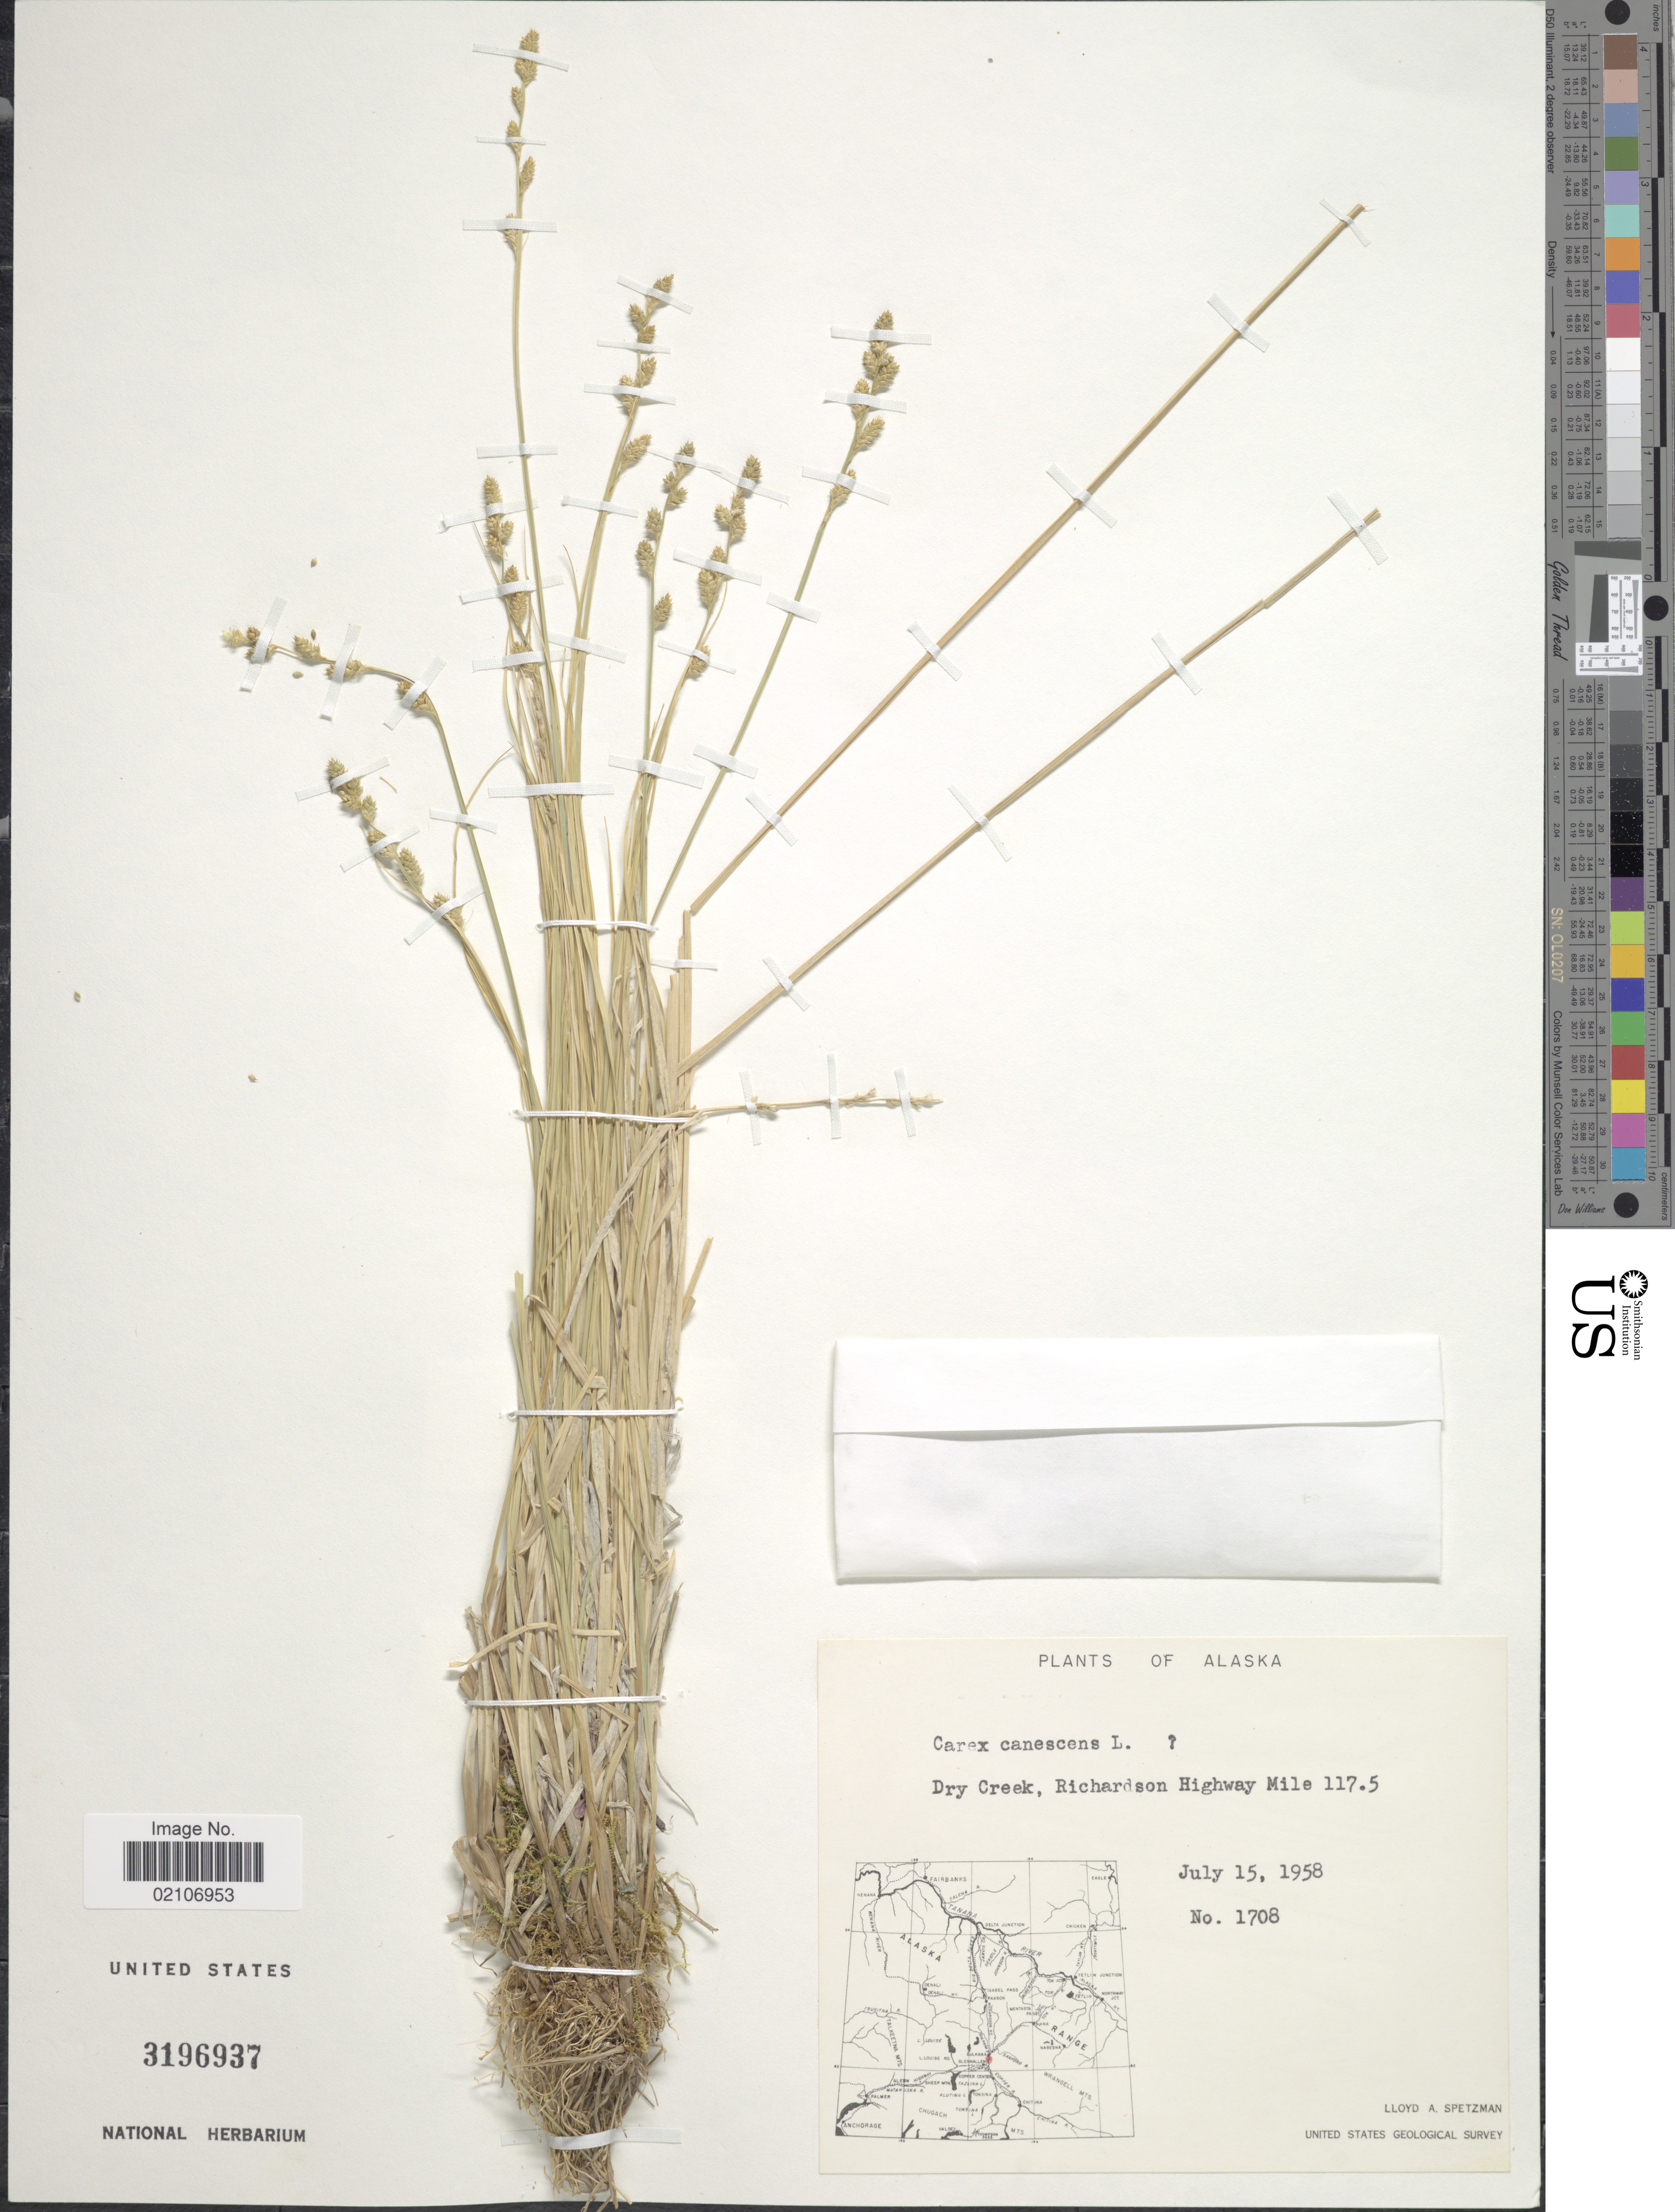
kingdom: Plantae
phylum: Tracheophyta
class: Liliopsida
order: Poales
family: Cyperaceae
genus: Carex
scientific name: Carex canescens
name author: L.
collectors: L. Spetzman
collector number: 1708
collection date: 1958-07-15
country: United States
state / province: Alaska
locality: Alaska, Dry creek, Richardson Highway Mile 117.5.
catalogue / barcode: US 3196937